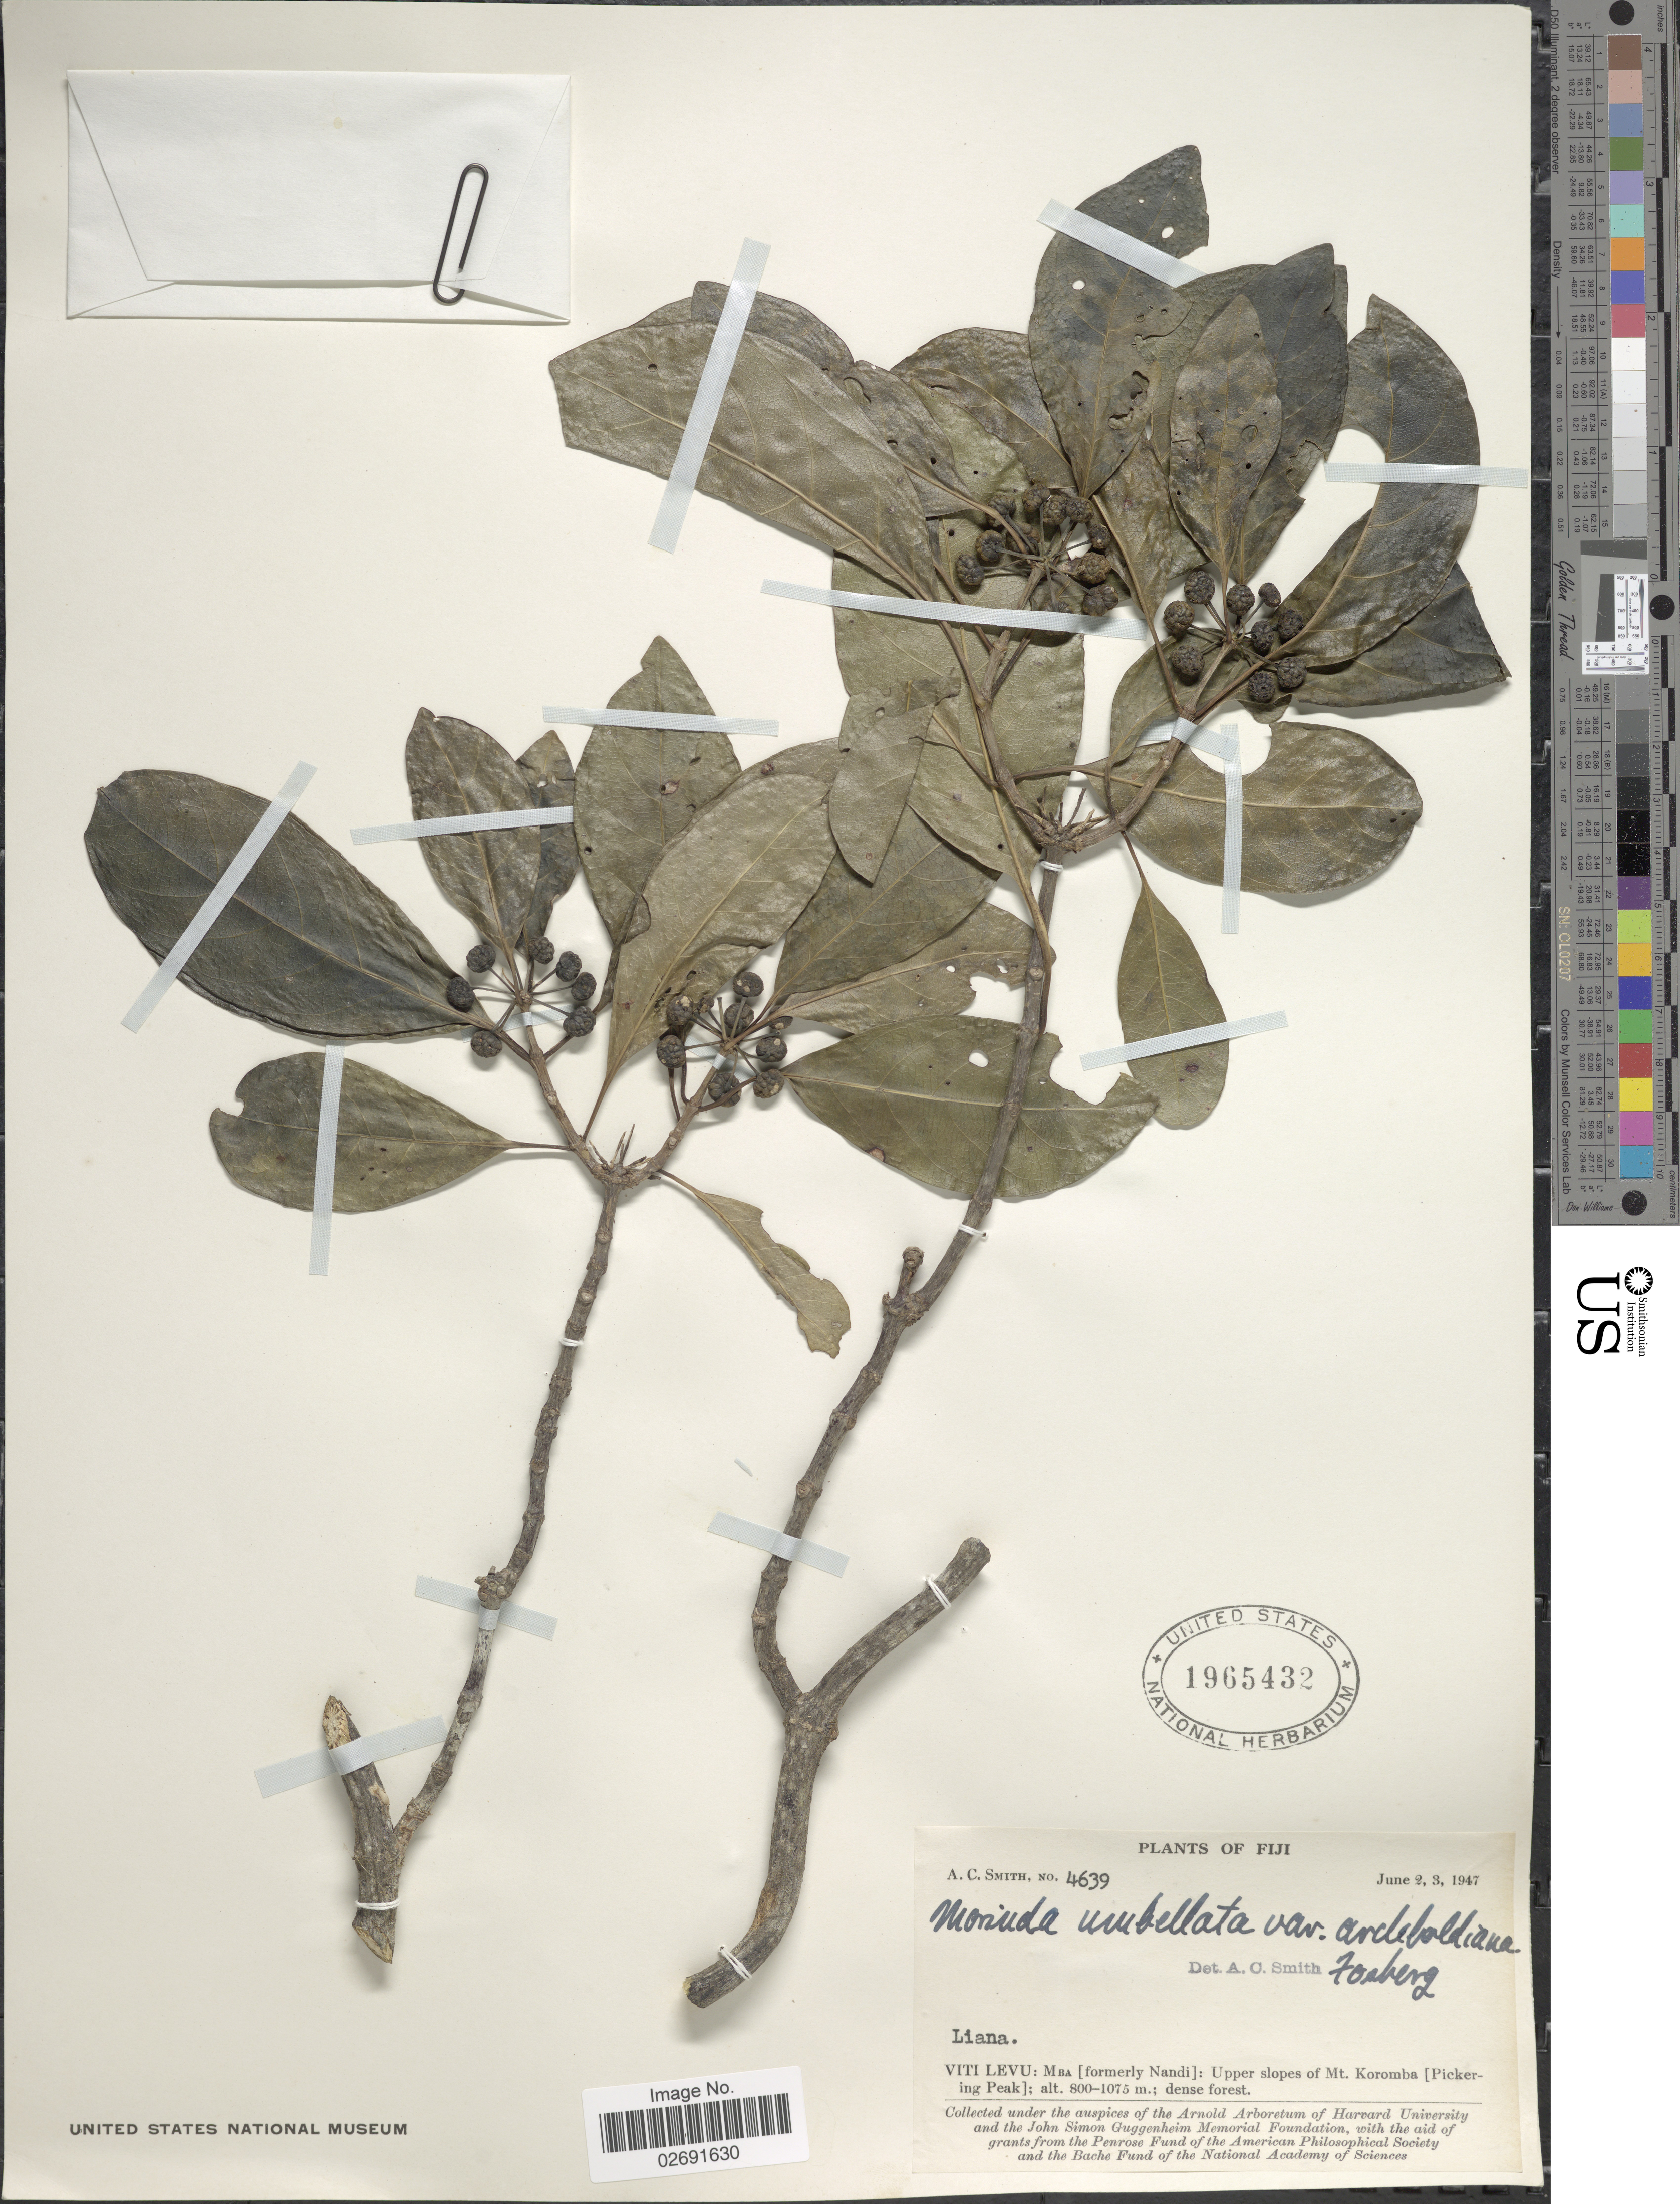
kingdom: Plantae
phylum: Tracheophyta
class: Magnoliopsida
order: Gentianales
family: Rubiaceae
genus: Gynochthodes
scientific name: Gynochthodes bucidifolia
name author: (A. Gray) Razafim. & B. Bremer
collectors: A. C. Smith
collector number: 4639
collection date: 1947-06-02/1947-06-03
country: Fiji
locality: Viti Levu: MBA [formerly Nandi]: Upper slopes of Mt. Koromba [Pickering Peak].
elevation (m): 800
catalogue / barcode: US 1965432